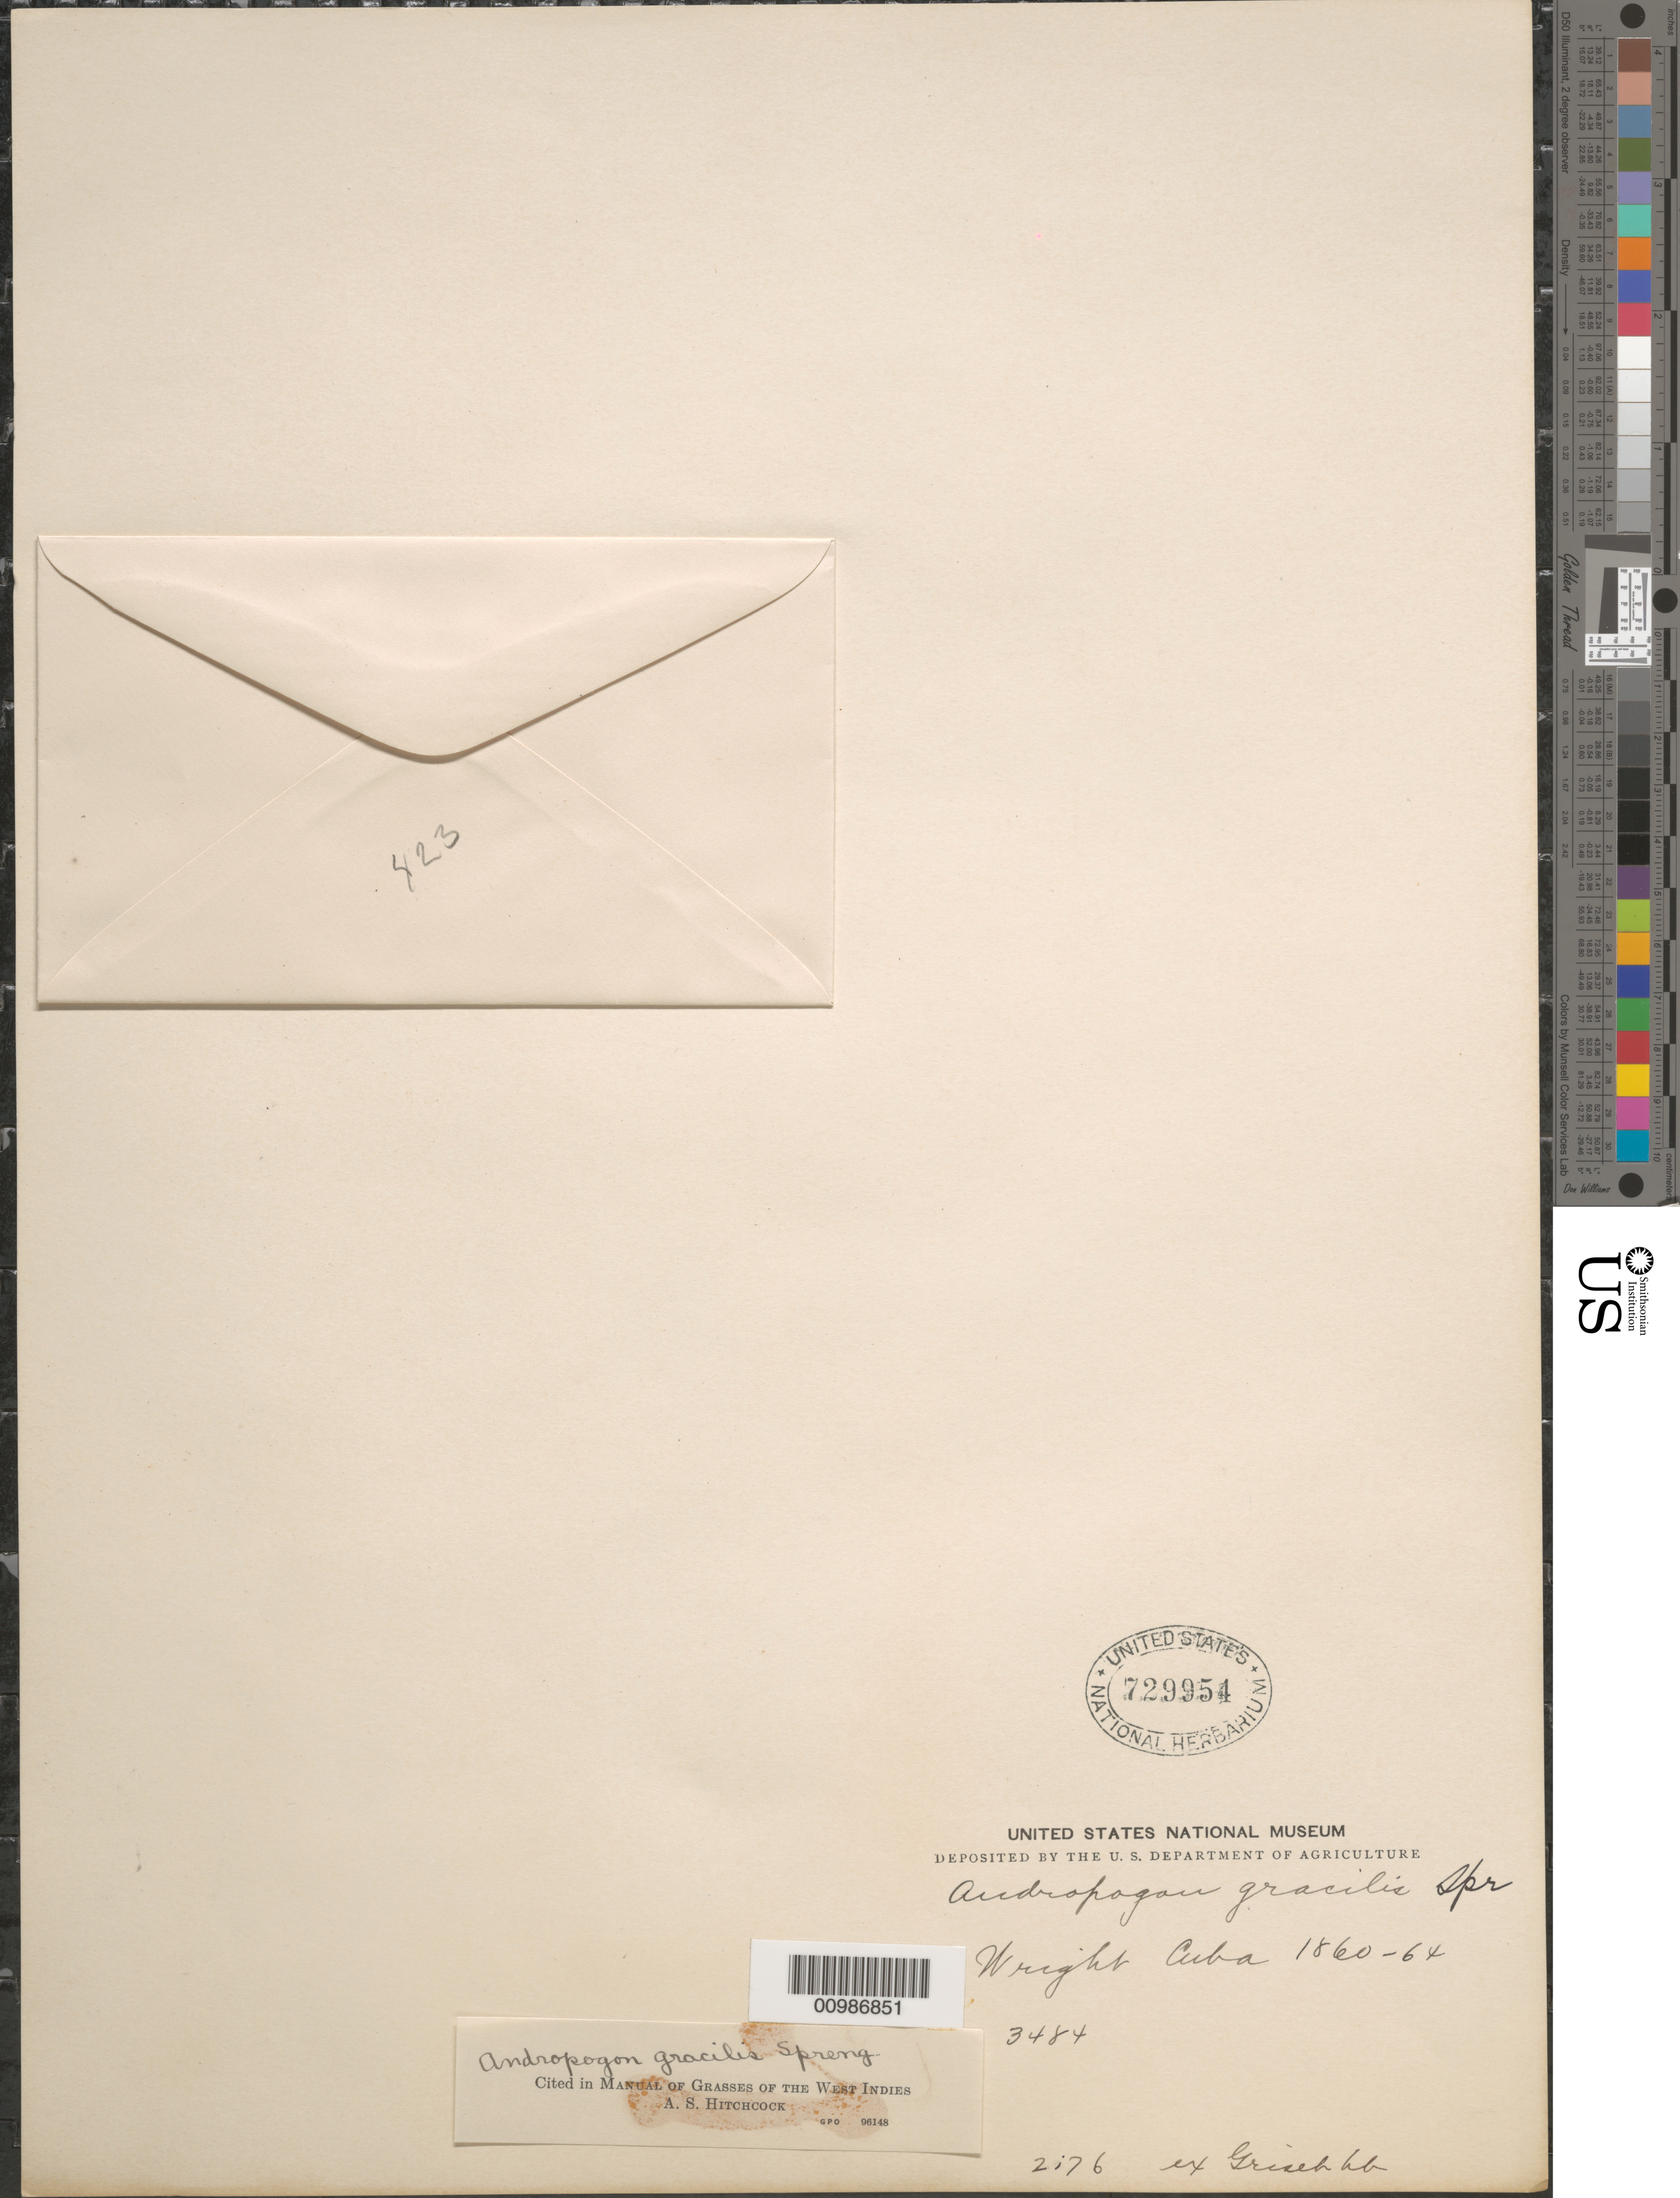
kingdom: Plantae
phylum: Tracheophyta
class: Liliopsida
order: Poales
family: Poaceae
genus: Andropogon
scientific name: Andropogon gracilis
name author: Spreng.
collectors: C. Wright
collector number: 3484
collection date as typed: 1860 to 1864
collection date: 1860/1864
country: Cuba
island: Cuba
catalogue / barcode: US 729954